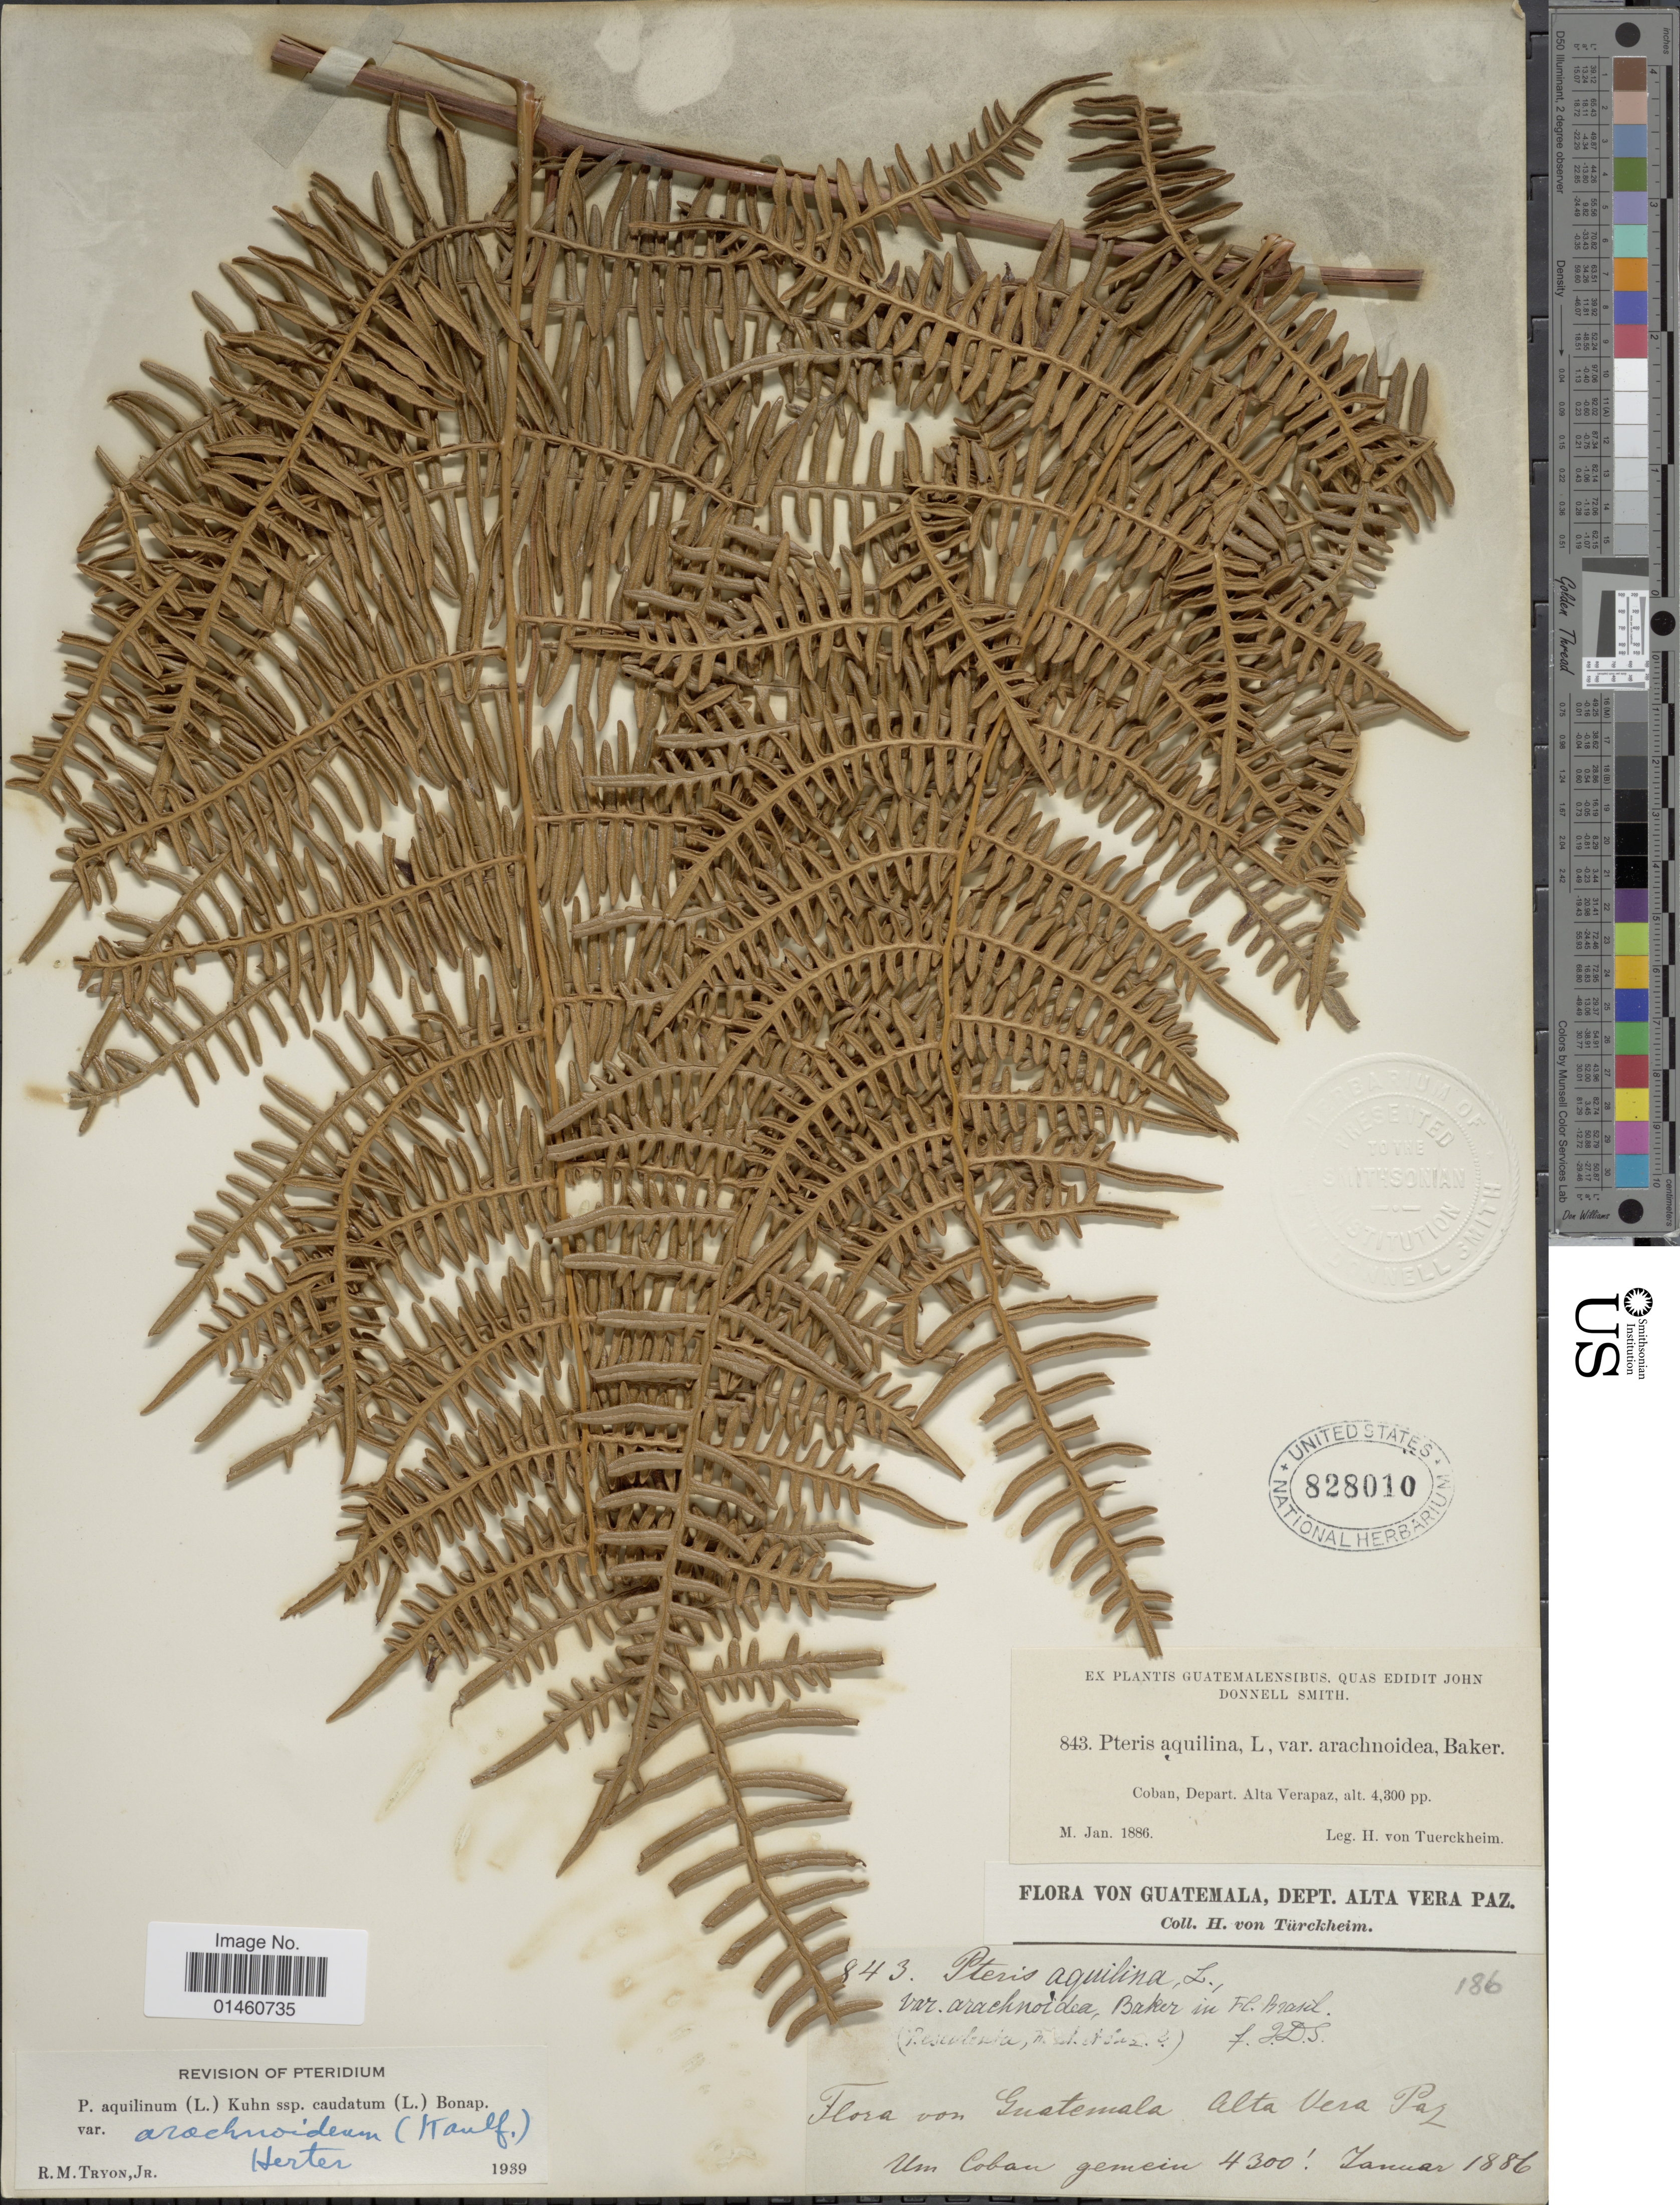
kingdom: Plantae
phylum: Tracheophyta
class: Polypodiopsida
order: Polypodiales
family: Dennstaedtiaceae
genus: Pteridium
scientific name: Pteridium aquilinum var. arachnoideum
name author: (Kaulf.) Herter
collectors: H. von Türckheim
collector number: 843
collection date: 1886-01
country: Guatemala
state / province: Alta Verapaz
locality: Coban.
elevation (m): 1311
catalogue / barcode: US 828010